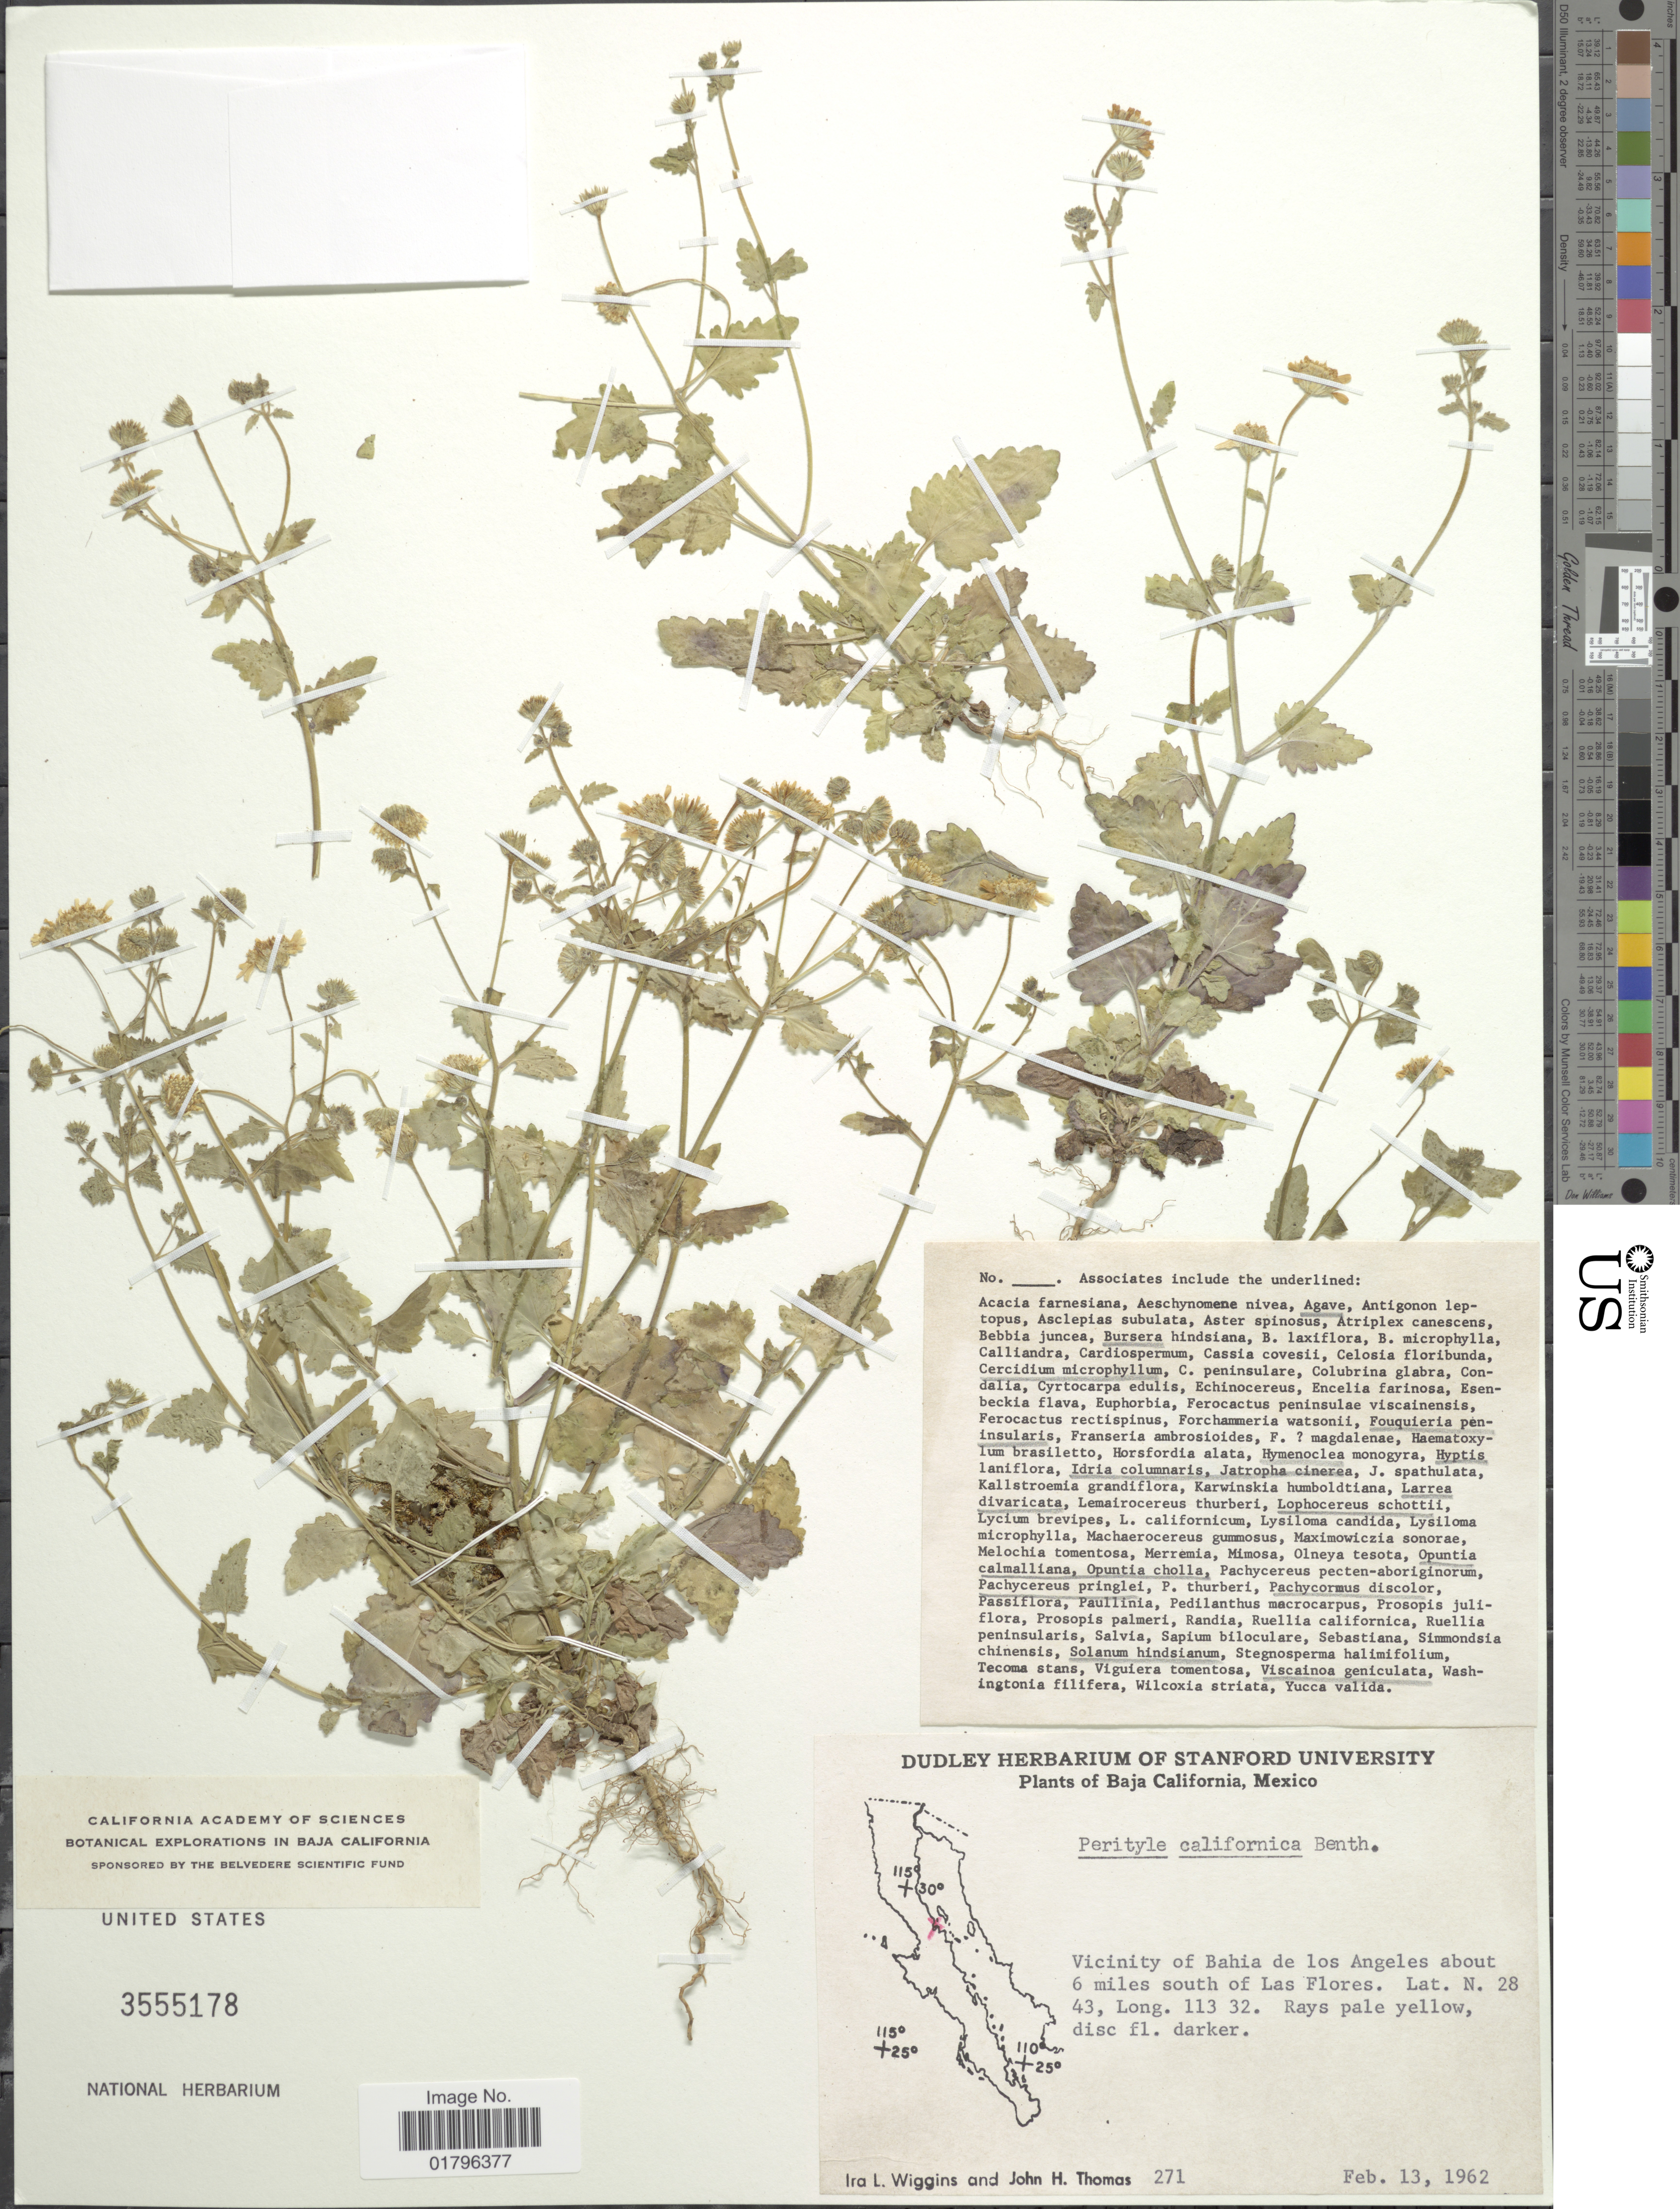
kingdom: Plantae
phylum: Tracheophyta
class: Magnoliopsida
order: Asterales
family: Asteraceae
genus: Perityle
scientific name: Perityle californica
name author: Benth.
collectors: I. L. Wiggins & J. H. Thomas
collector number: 271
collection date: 1962-02-13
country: Mexico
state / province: Baja California Sur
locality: Vicinity of Bahia de los Angeles about 6 miles south of Las Flores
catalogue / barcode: US 3555178